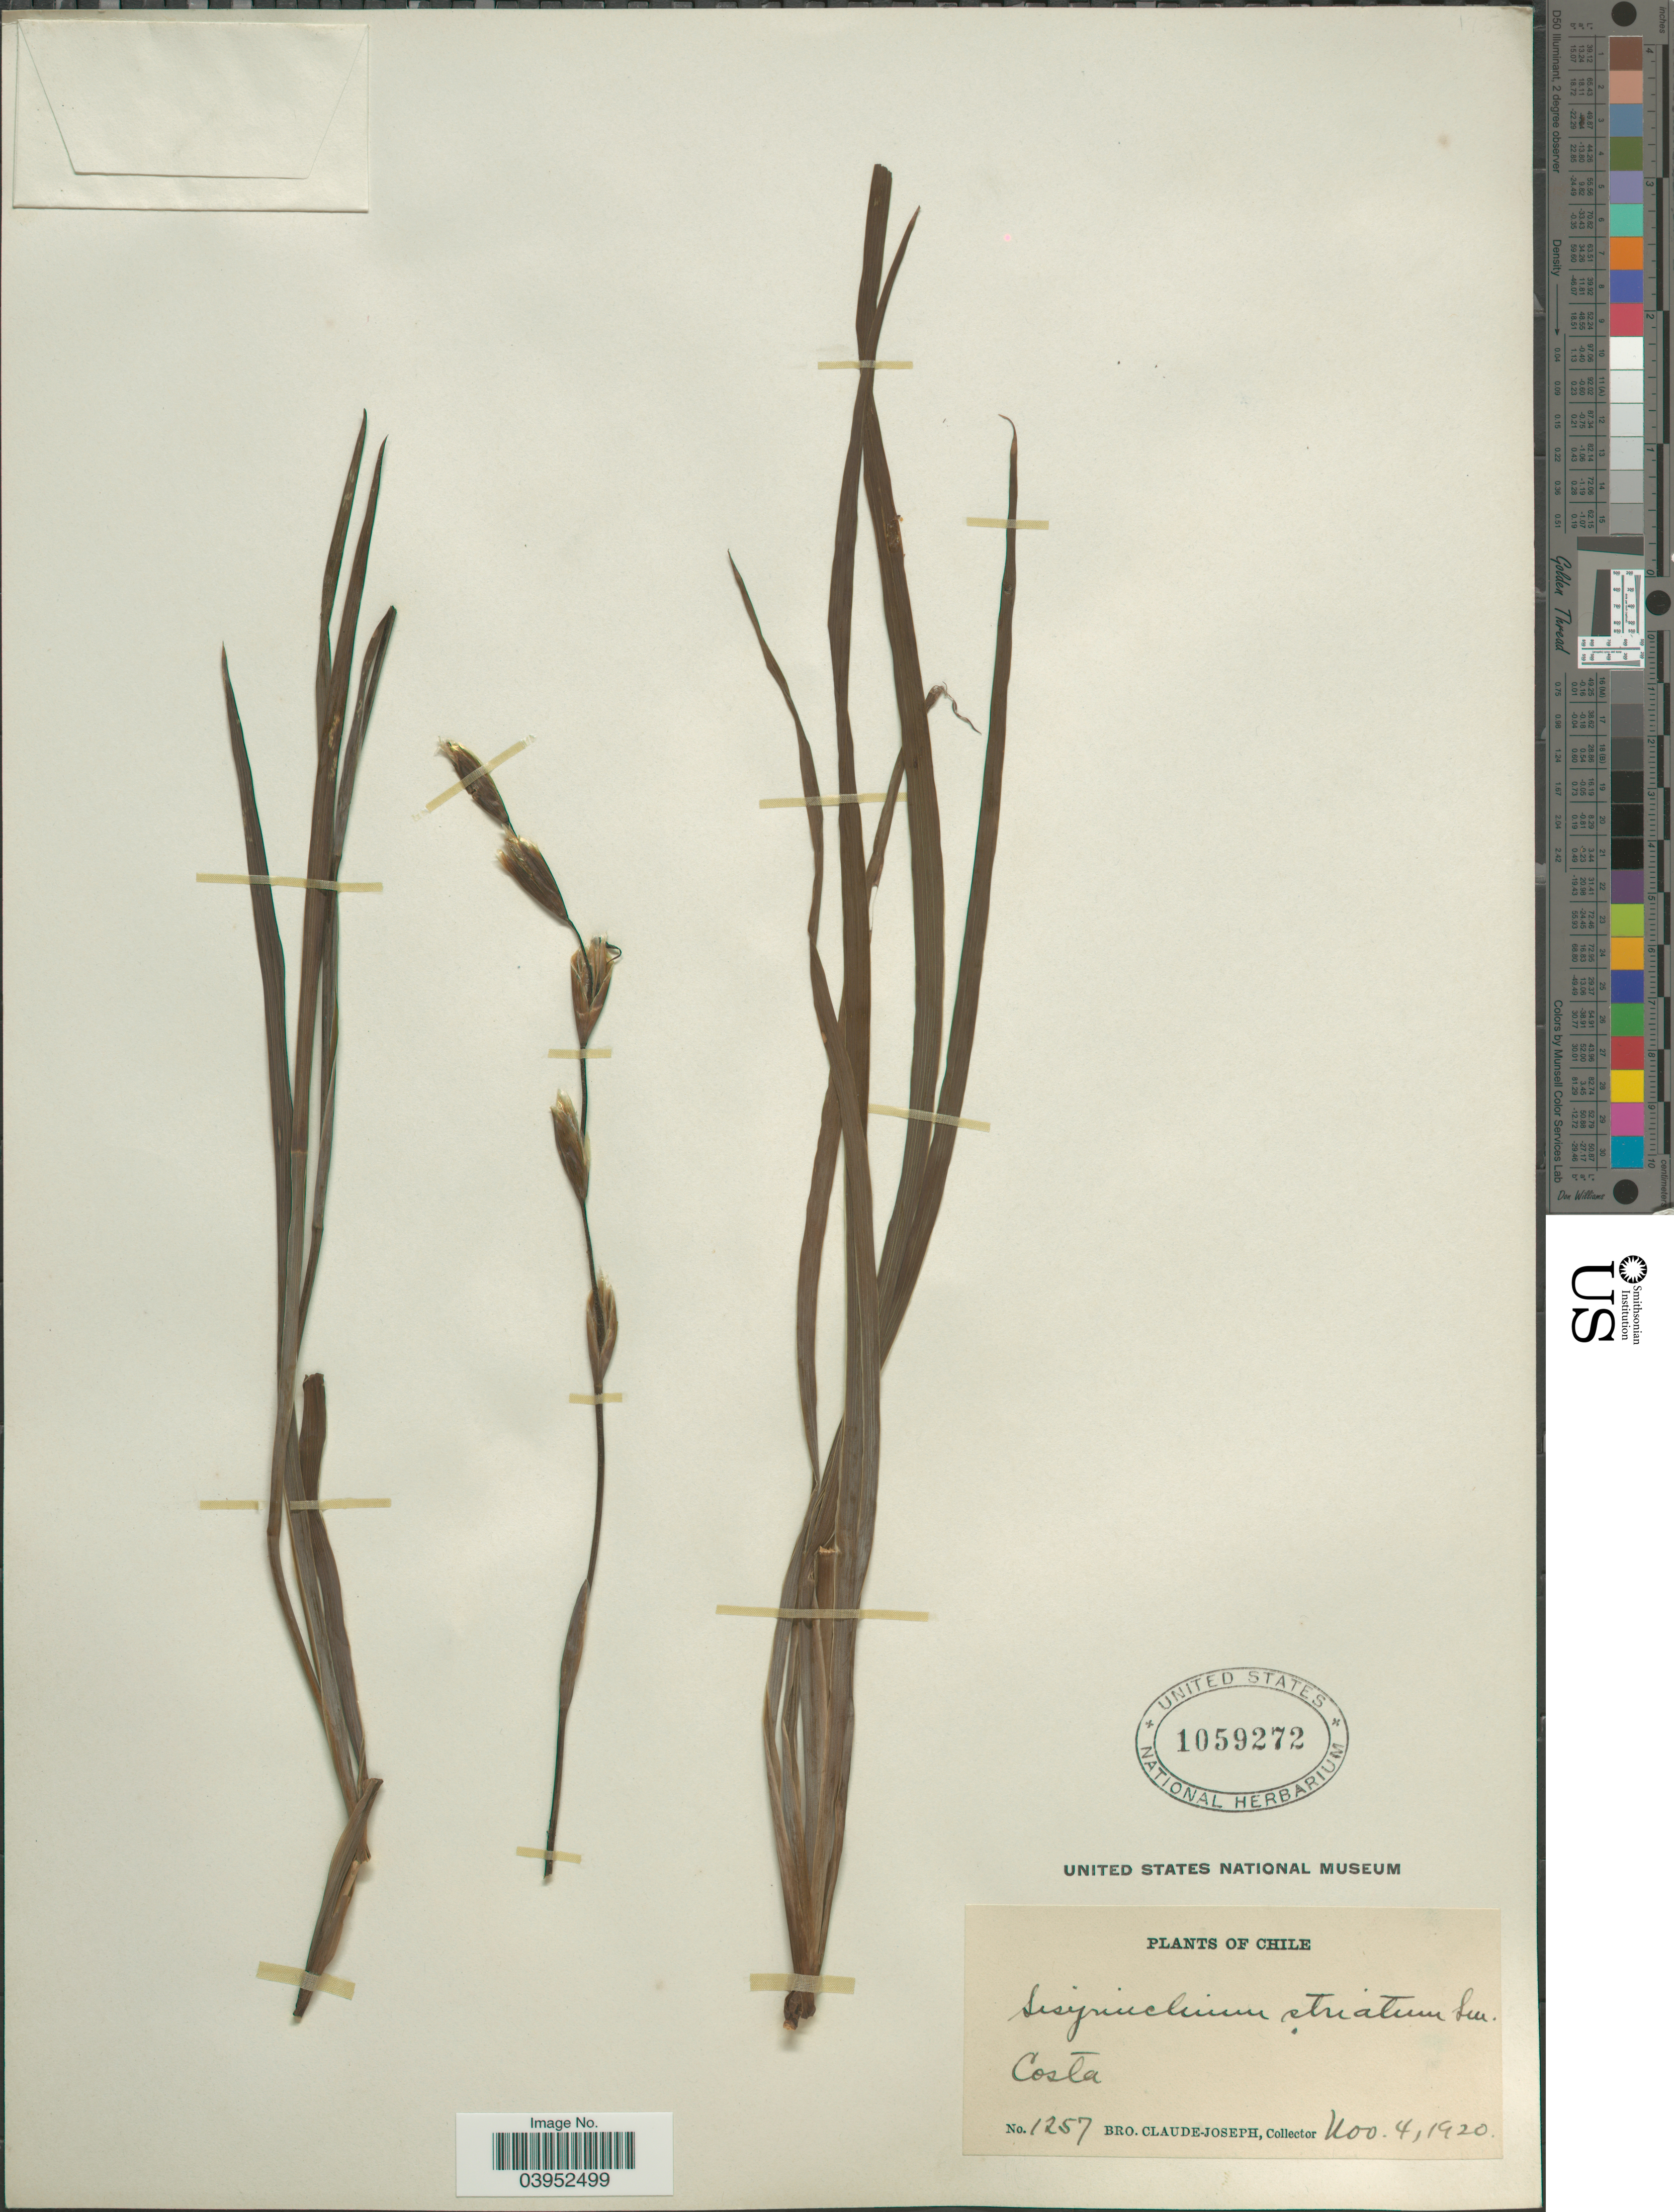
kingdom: Plantae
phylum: Tracheophyta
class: Liliopsida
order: Asparagales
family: Iridaceae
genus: Sisyrinchium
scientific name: Sisyrinchium striatum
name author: Sm.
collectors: Bro. Claude-Joseph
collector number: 1257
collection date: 1920-11-04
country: Chile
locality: Costa.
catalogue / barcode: US 1059272